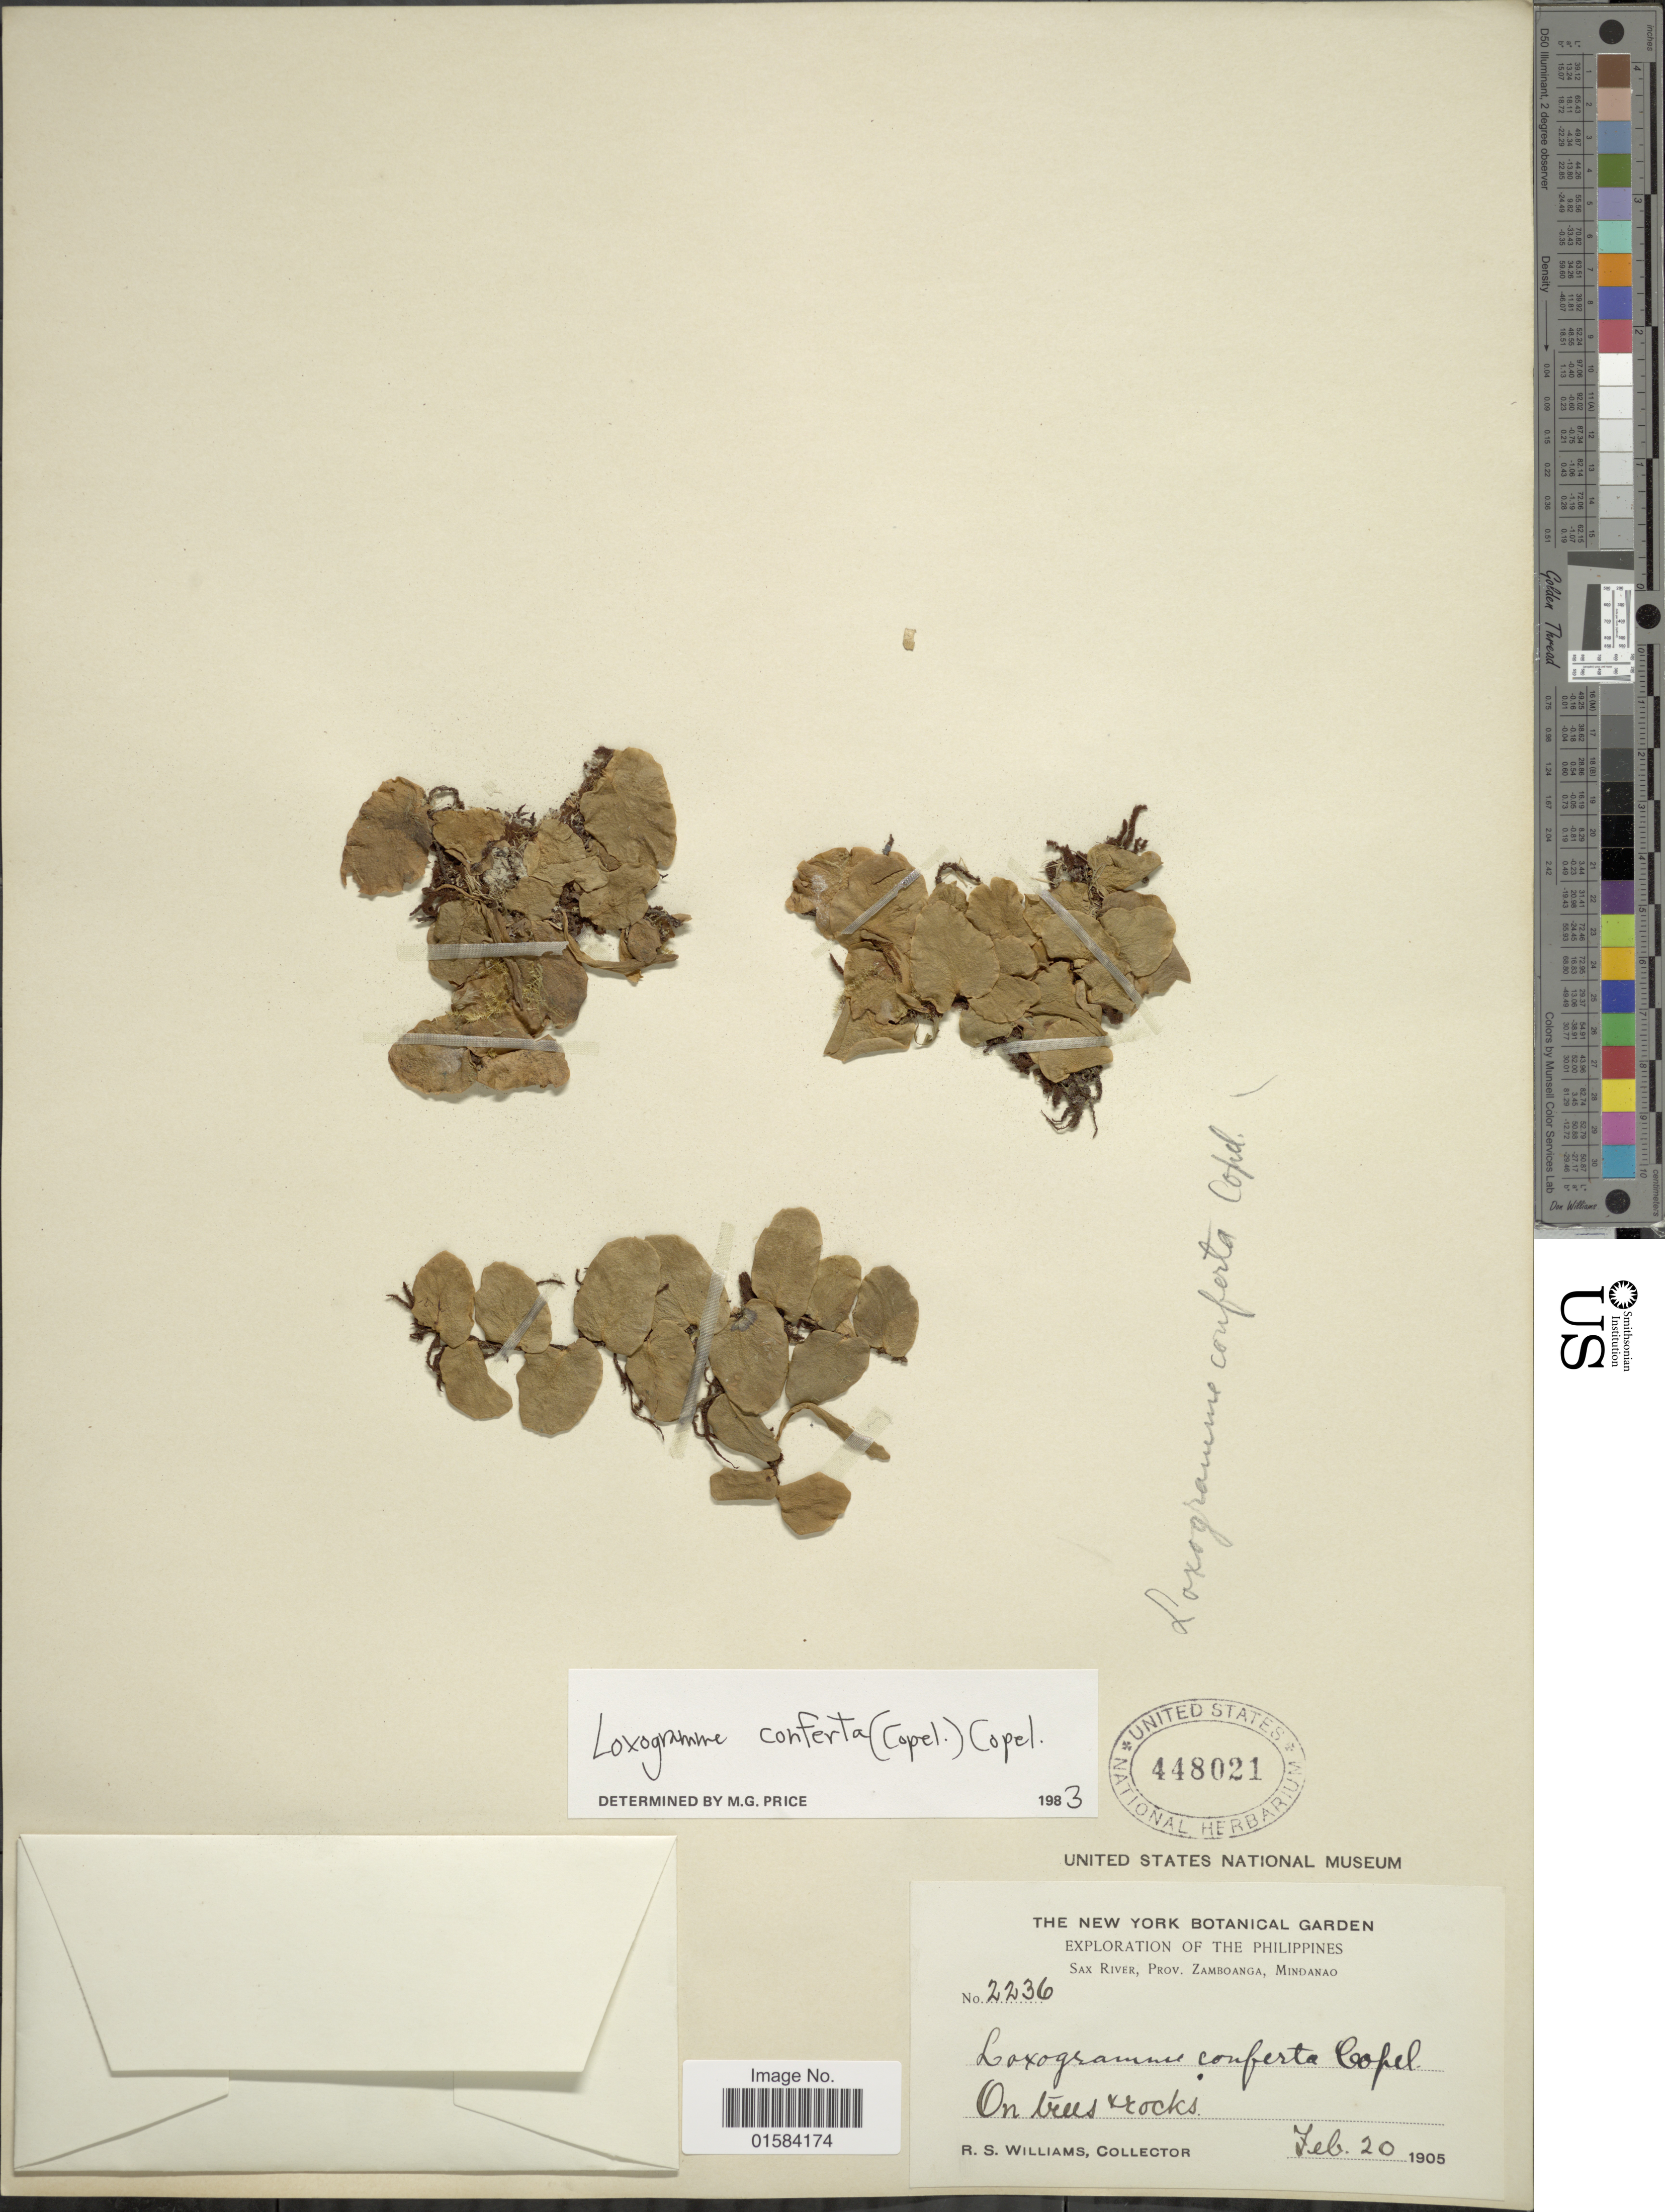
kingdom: Plantae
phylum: Tracheophyta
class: Polypodiopsida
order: Polypodiales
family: Polypodiaceae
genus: Loxogramme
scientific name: Loxogramme conferta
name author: (Copel.) Copel.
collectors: R. S. Williams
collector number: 2236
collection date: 1905-02-20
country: Philippines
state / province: Zamboanga Peninsula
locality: Sax River, Prov. Zamboanga, Mindanao, On trees rocks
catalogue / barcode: US 448021